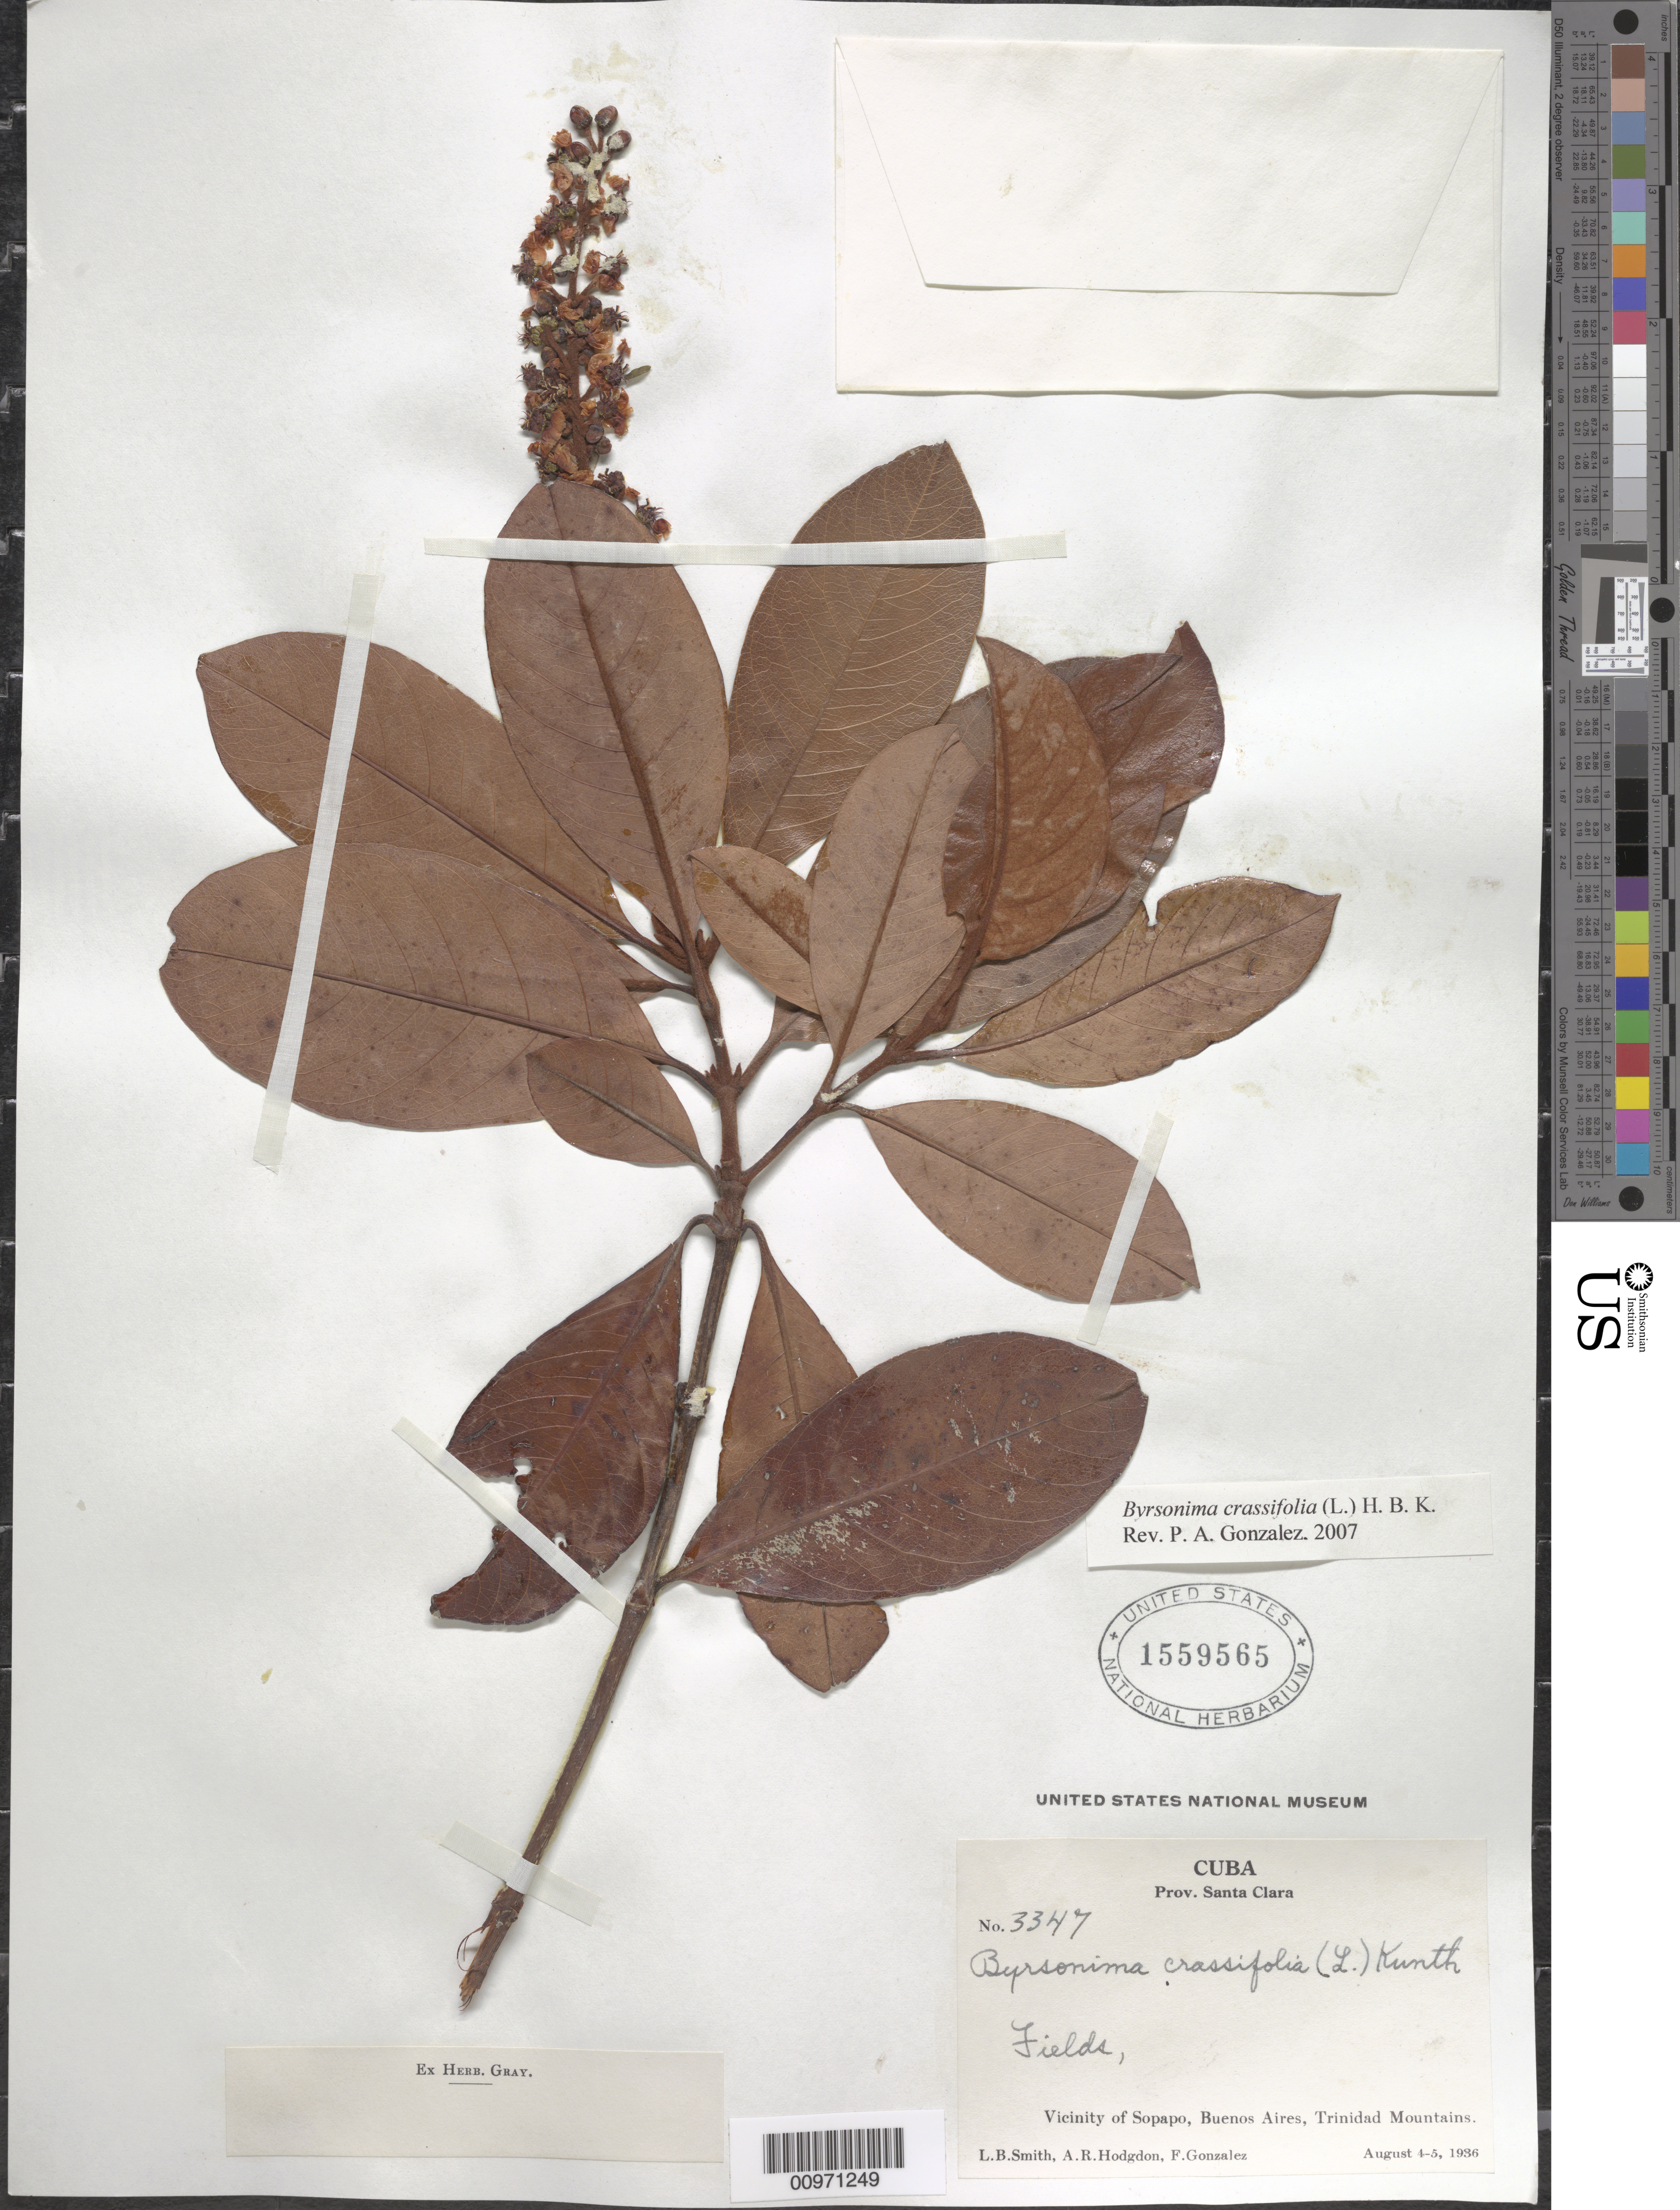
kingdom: Plantae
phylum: Tracheophyta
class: Magnoliopsida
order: Malpighiales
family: Malpighiaceae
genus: Byrsonima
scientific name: Byrsonima crassifolia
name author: (L.) Kunth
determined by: González, P. A.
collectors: L. Smith, A. R. Hodgdon & F. Gonzalez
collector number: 3347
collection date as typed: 04 Aug 1936 to 05 Aug 1936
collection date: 1936-08-04/1936-08-05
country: Cuba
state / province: Santa Clara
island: Cuba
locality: Vicinity of Sopapo, Buenos Aires, Trinidad Mountains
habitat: Fields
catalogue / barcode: US 1559565